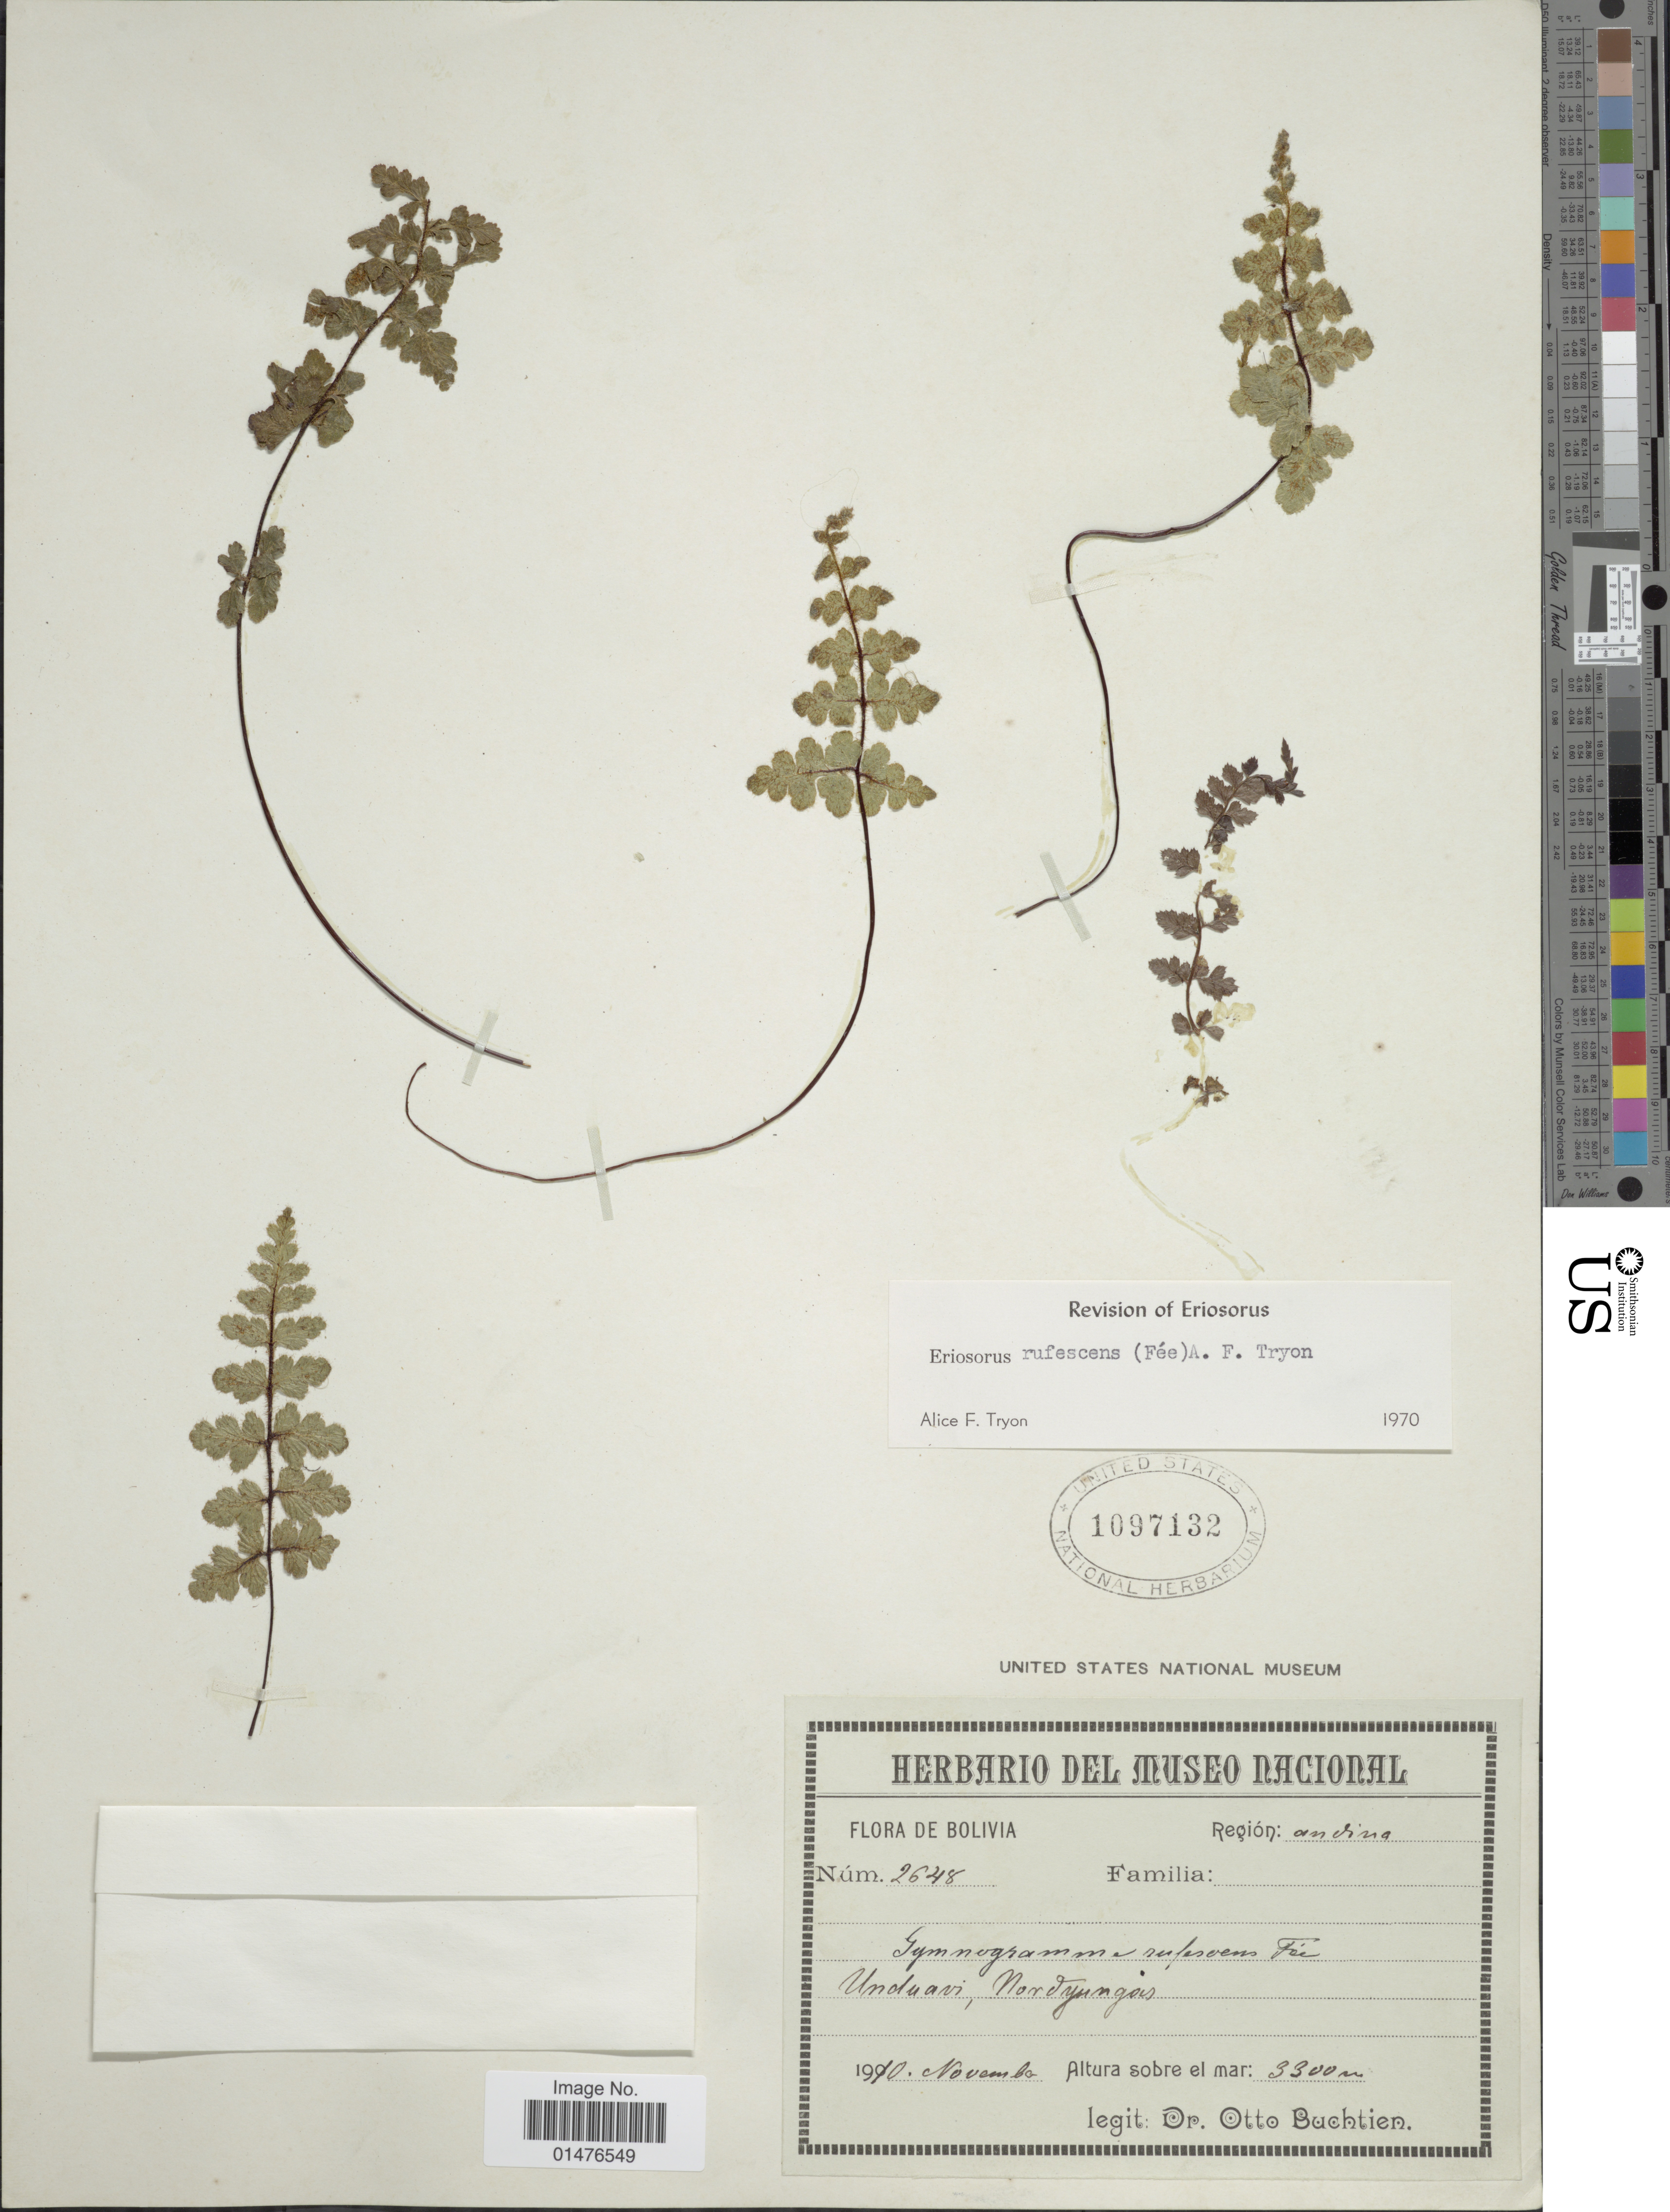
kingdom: Plantae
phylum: Tracheophyta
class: Polypodiopsida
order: Polypodiales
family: Pteridaceae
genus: Jamesonia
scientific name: Jamesonia rufescens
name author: (Fée) Christenh.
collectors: O. Buchtien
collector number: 2648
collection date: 1910-11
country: Bolivia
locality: Andina. Unduavi, Nordyungas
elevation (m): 3300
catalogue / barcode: US 1097132